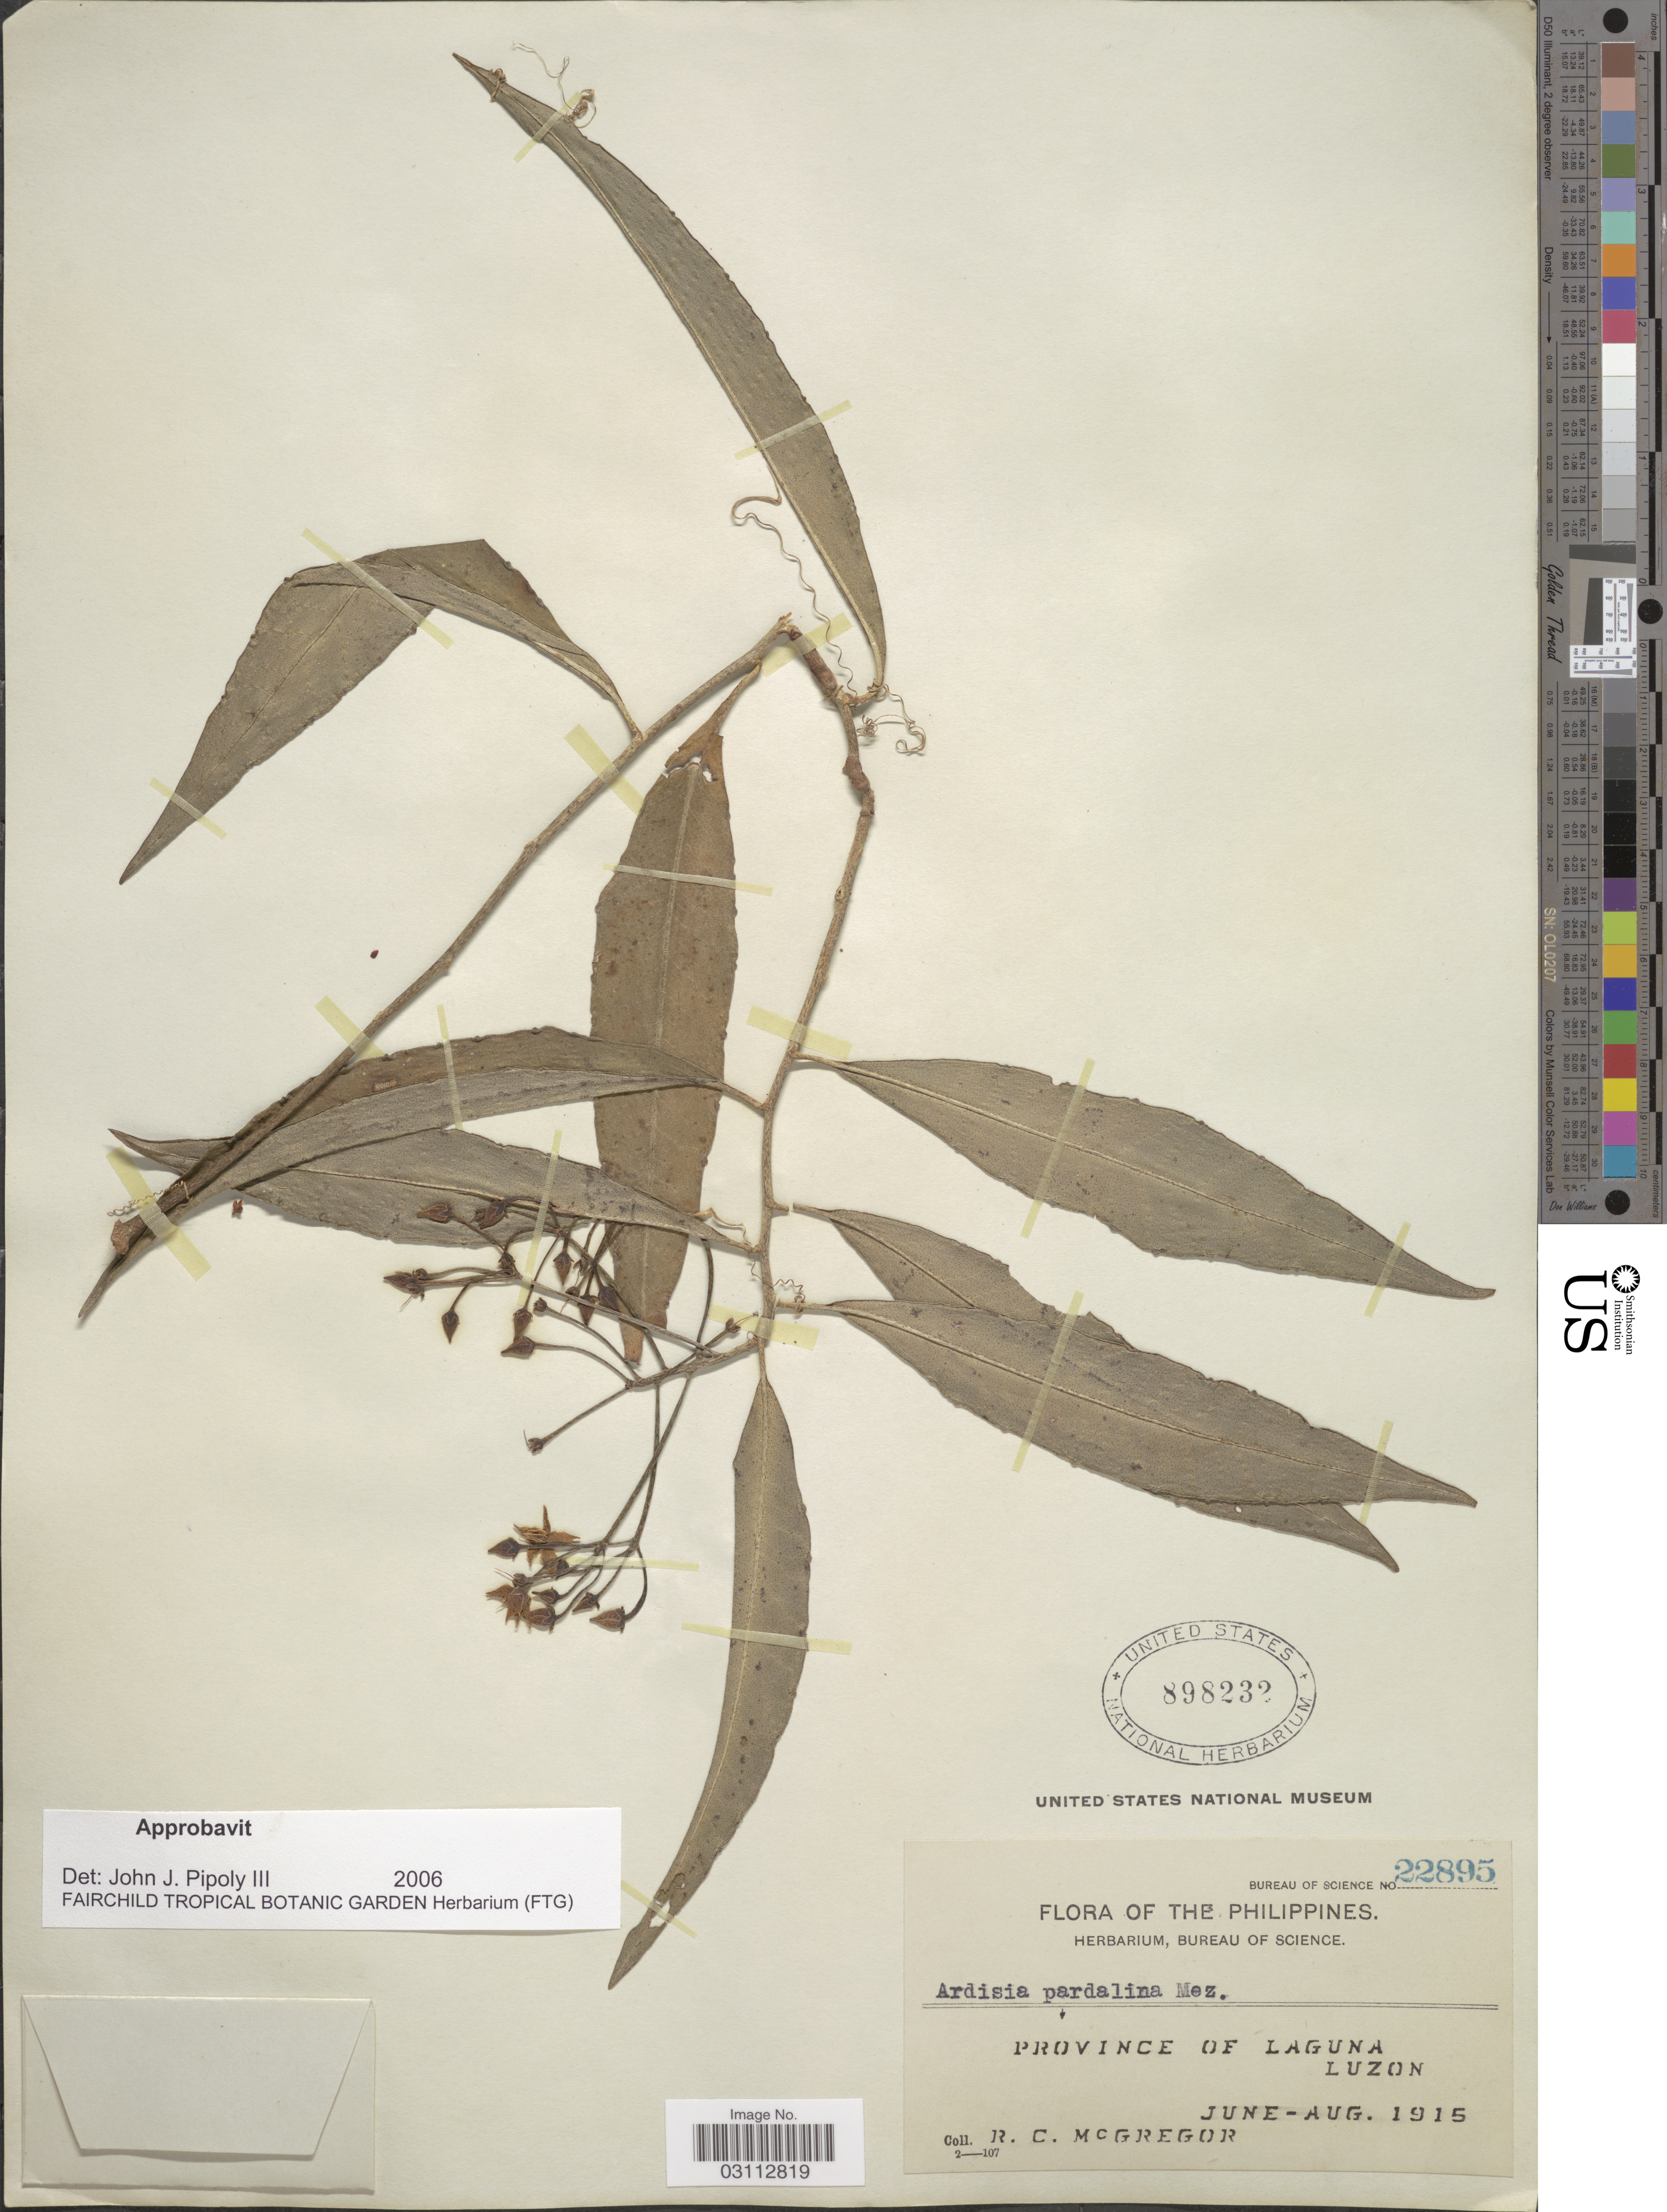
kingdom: Plantae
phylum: Tracheophyta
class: Magnoliopsida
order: Ericales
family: Primulaceae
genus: Ardisia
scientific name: Ardisia pardalina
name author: Mez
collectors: R. C. McGregor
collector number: Bureau of Science 22895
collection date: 1915-06/1915-08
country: Philippines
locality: Province of Laguna. Luzon.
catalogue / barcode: US 898232